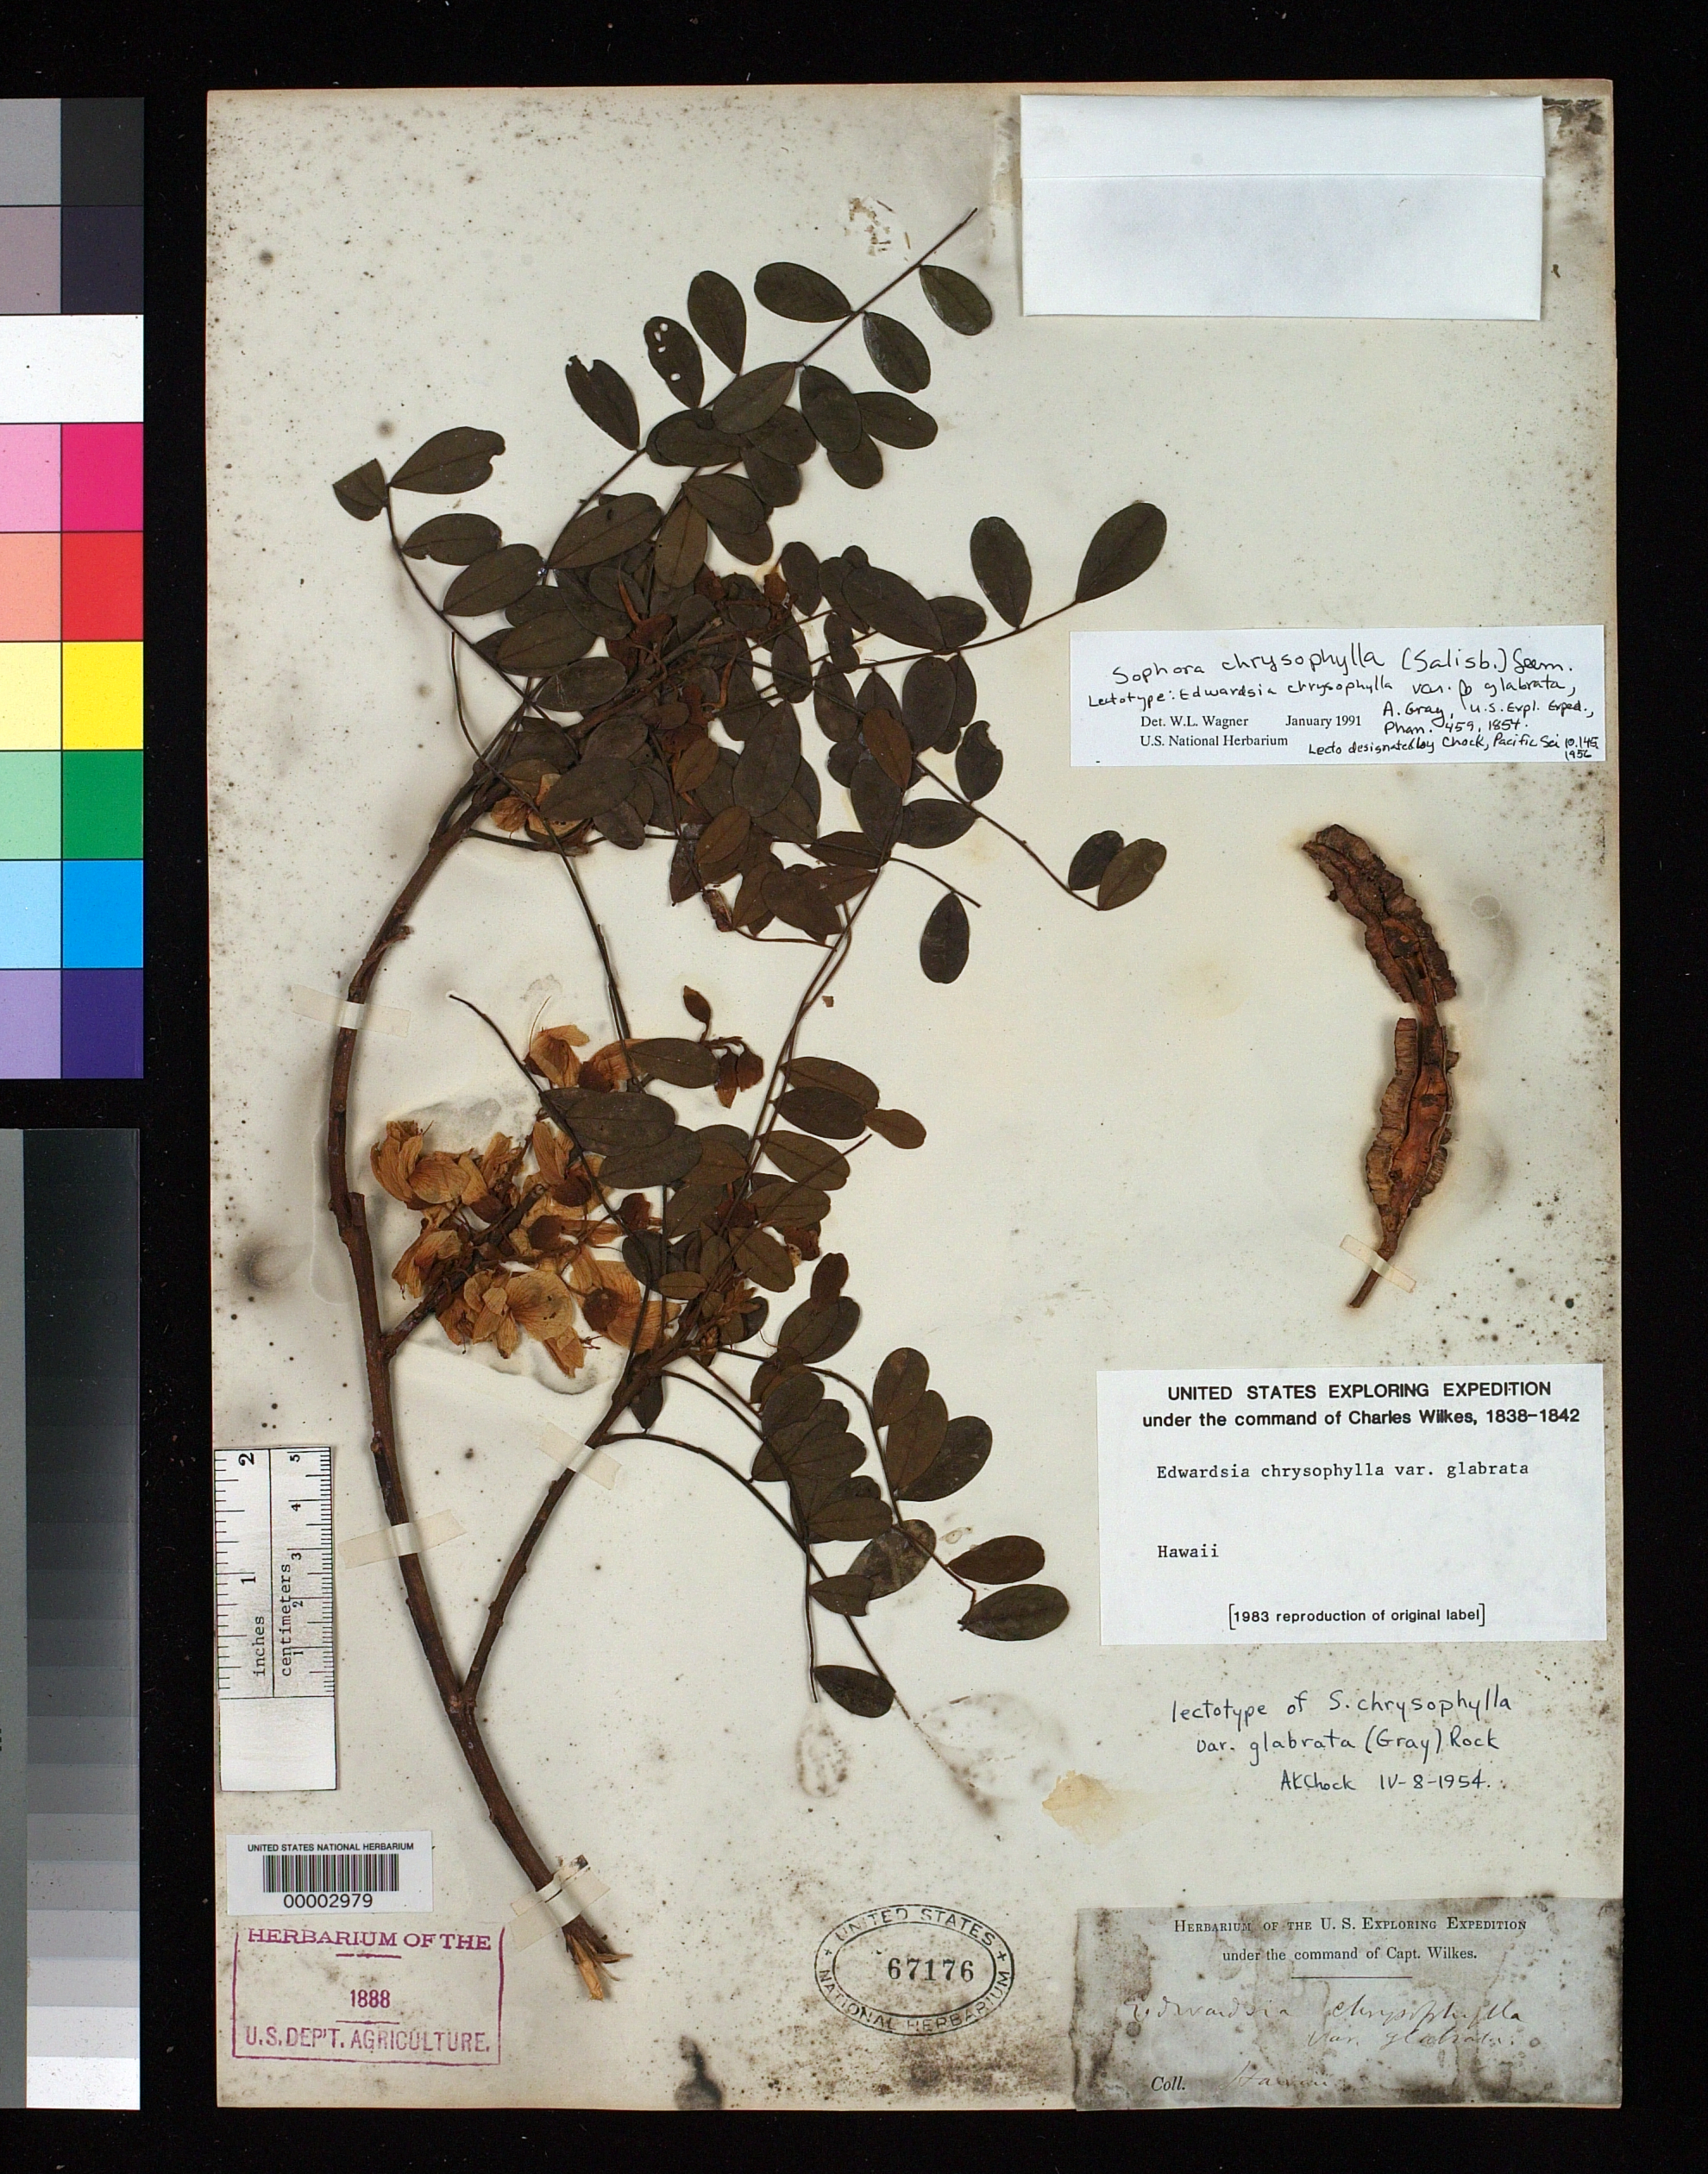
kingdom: Plantae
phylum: Tracheophyta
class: Magnoliopsida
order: Fabales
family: Fabaceae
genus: Edwardsia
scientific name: Edwardsia chrysophylla var. glabrata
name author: A. Gray in Wilkes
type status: Holotype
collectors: Wilkes Explor. Exped.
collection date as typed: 1838 to -- --- 1842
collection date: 1838/1842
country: United States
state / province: Hawaii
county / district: Hawaii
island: Hawaii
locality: Maunaloa above Crater Lua Pele.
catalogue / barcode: US 67176